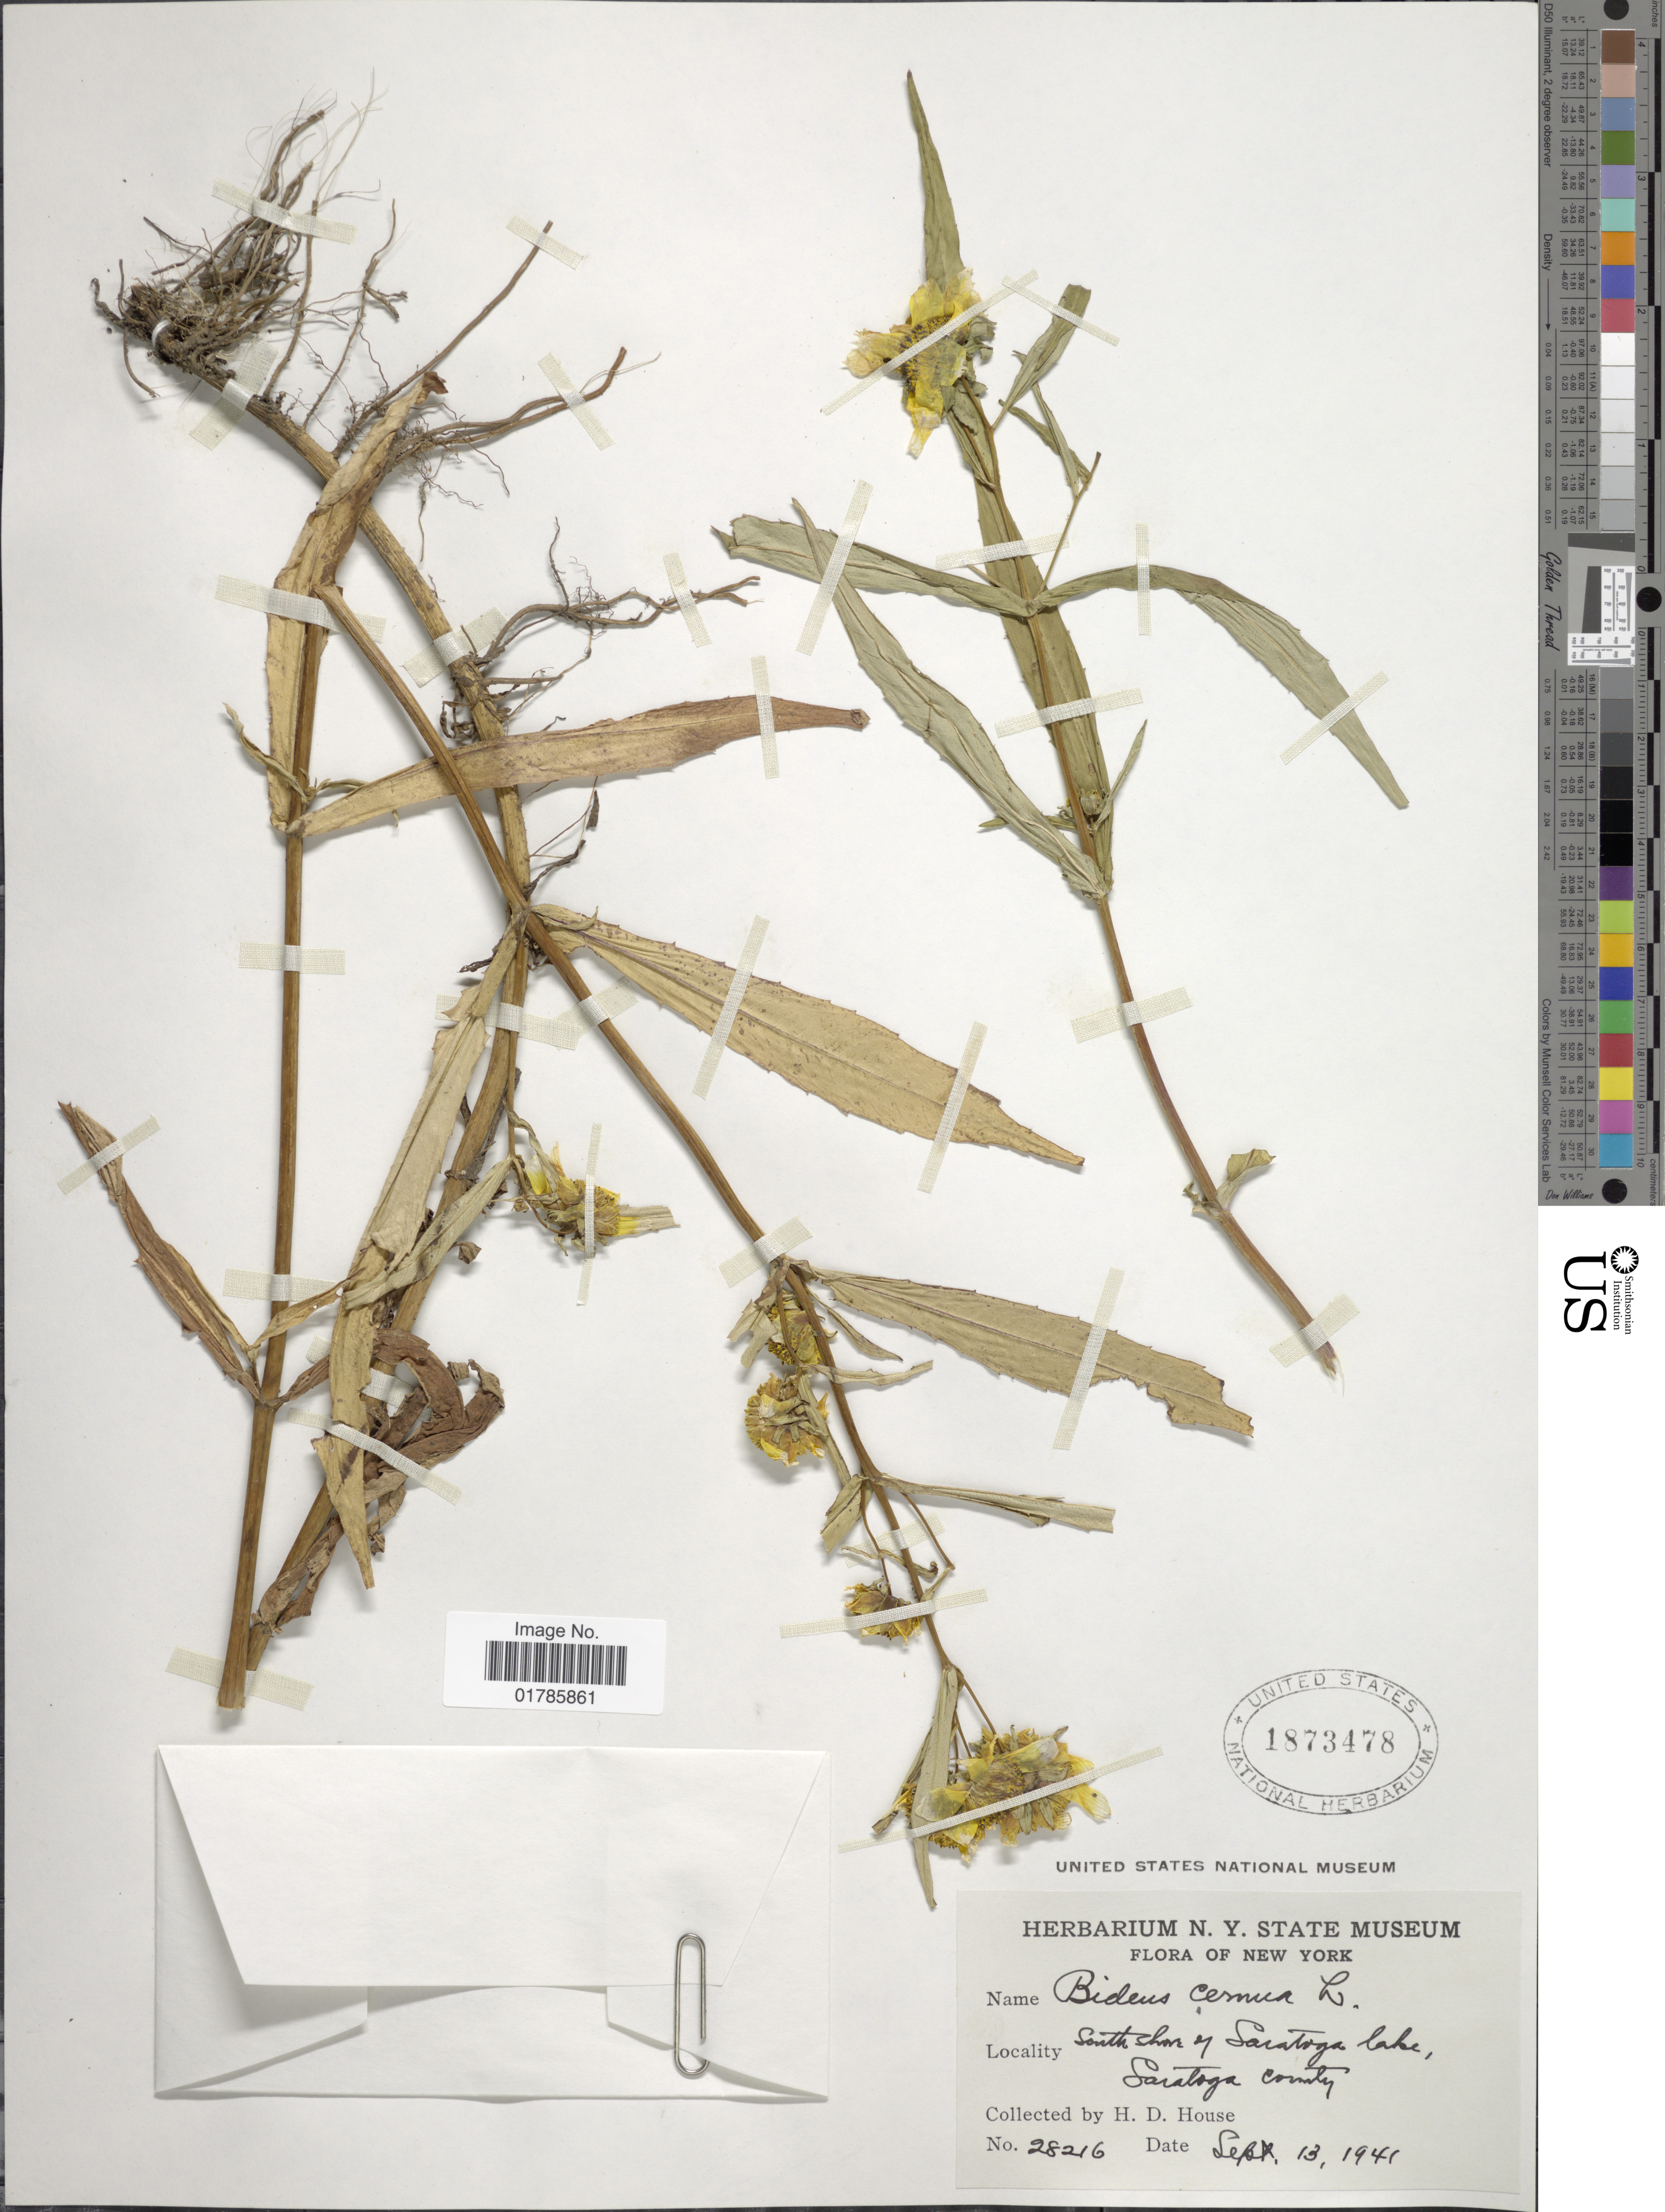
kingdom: Plantae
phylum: Tracheophyta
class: Magnoliopsida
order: Asterales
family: Asteraceae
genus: Bidens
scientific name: Bidens cernua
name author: L.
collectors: H. D. House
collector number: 28216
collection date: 1941-09-13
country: United States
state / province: New York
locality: South shore of Saratoga Lake, Saratoga county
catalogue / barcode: US 1873478